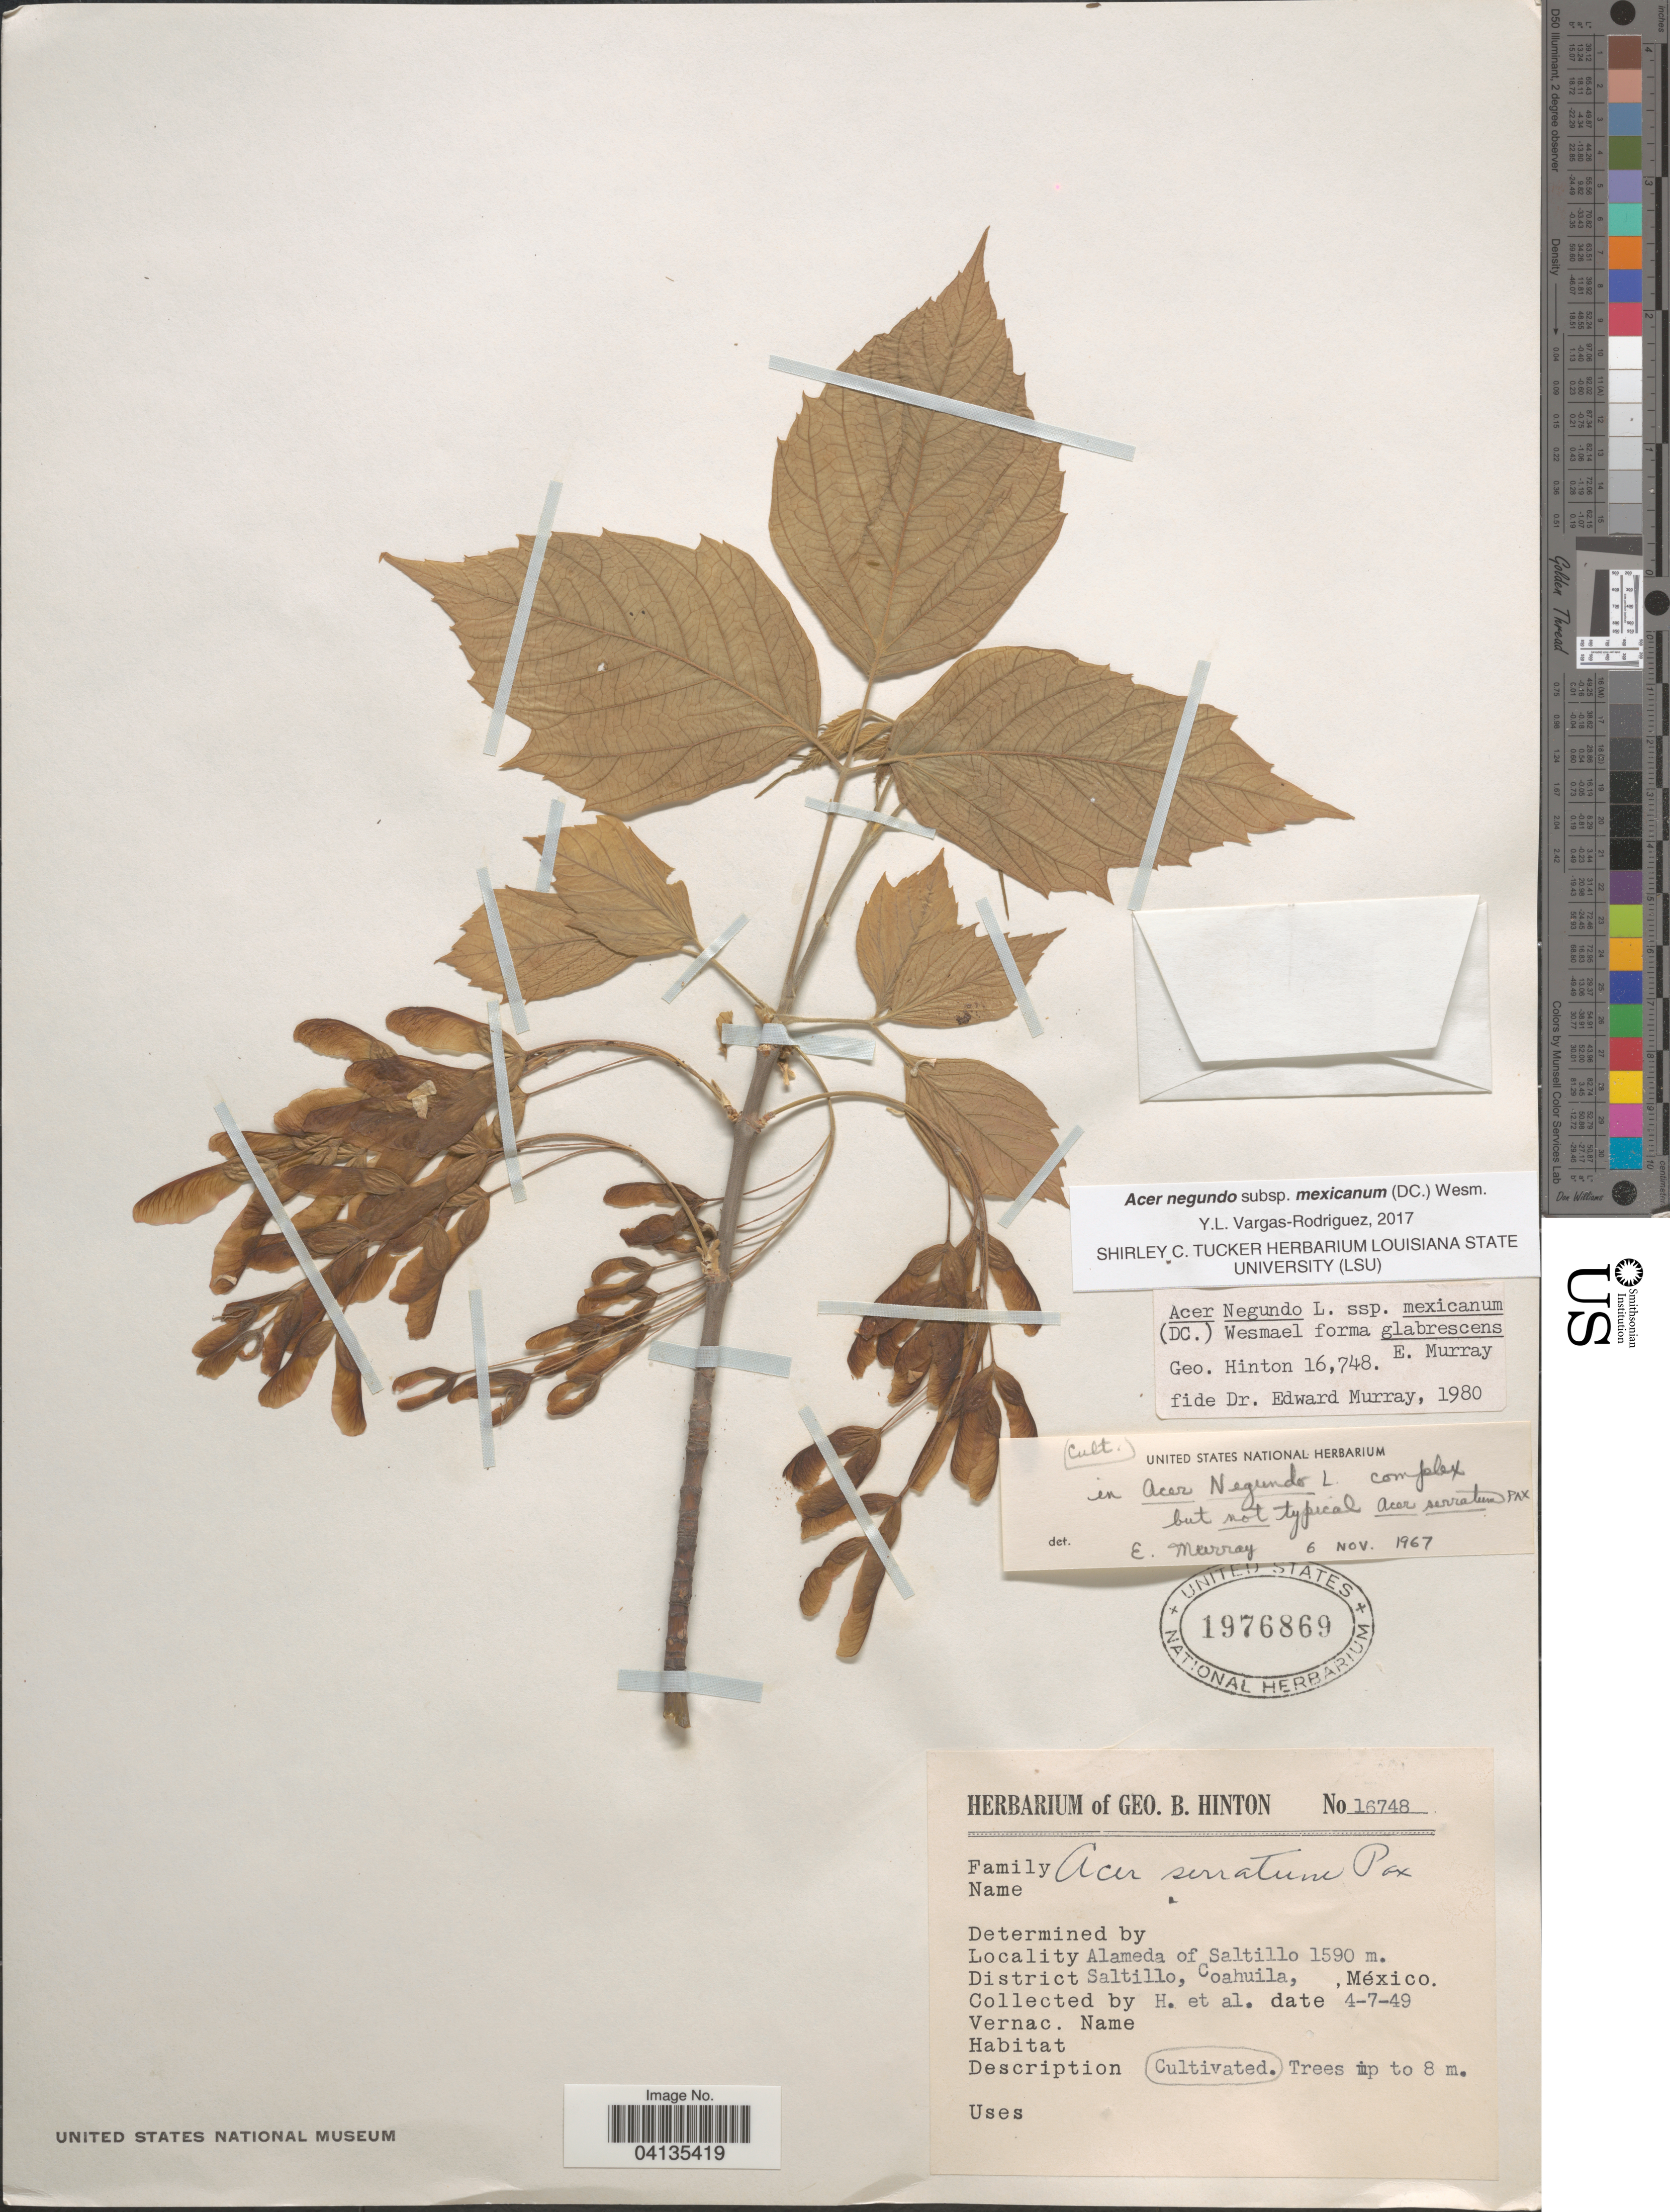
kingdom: Plantae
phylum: Tracheophyta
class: Magnoliopsida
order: Sapindales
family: Sapindaceae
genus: Acer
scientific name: Acer negundo subsp. mexicanum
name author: (DC.) Wesm.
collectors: G. B. Hinton & et al.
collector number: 16748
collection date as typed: Transcribed d/m/y: 4/7/49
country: Mexico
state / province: Coahuila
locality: Alameda of Saltillo. District Saltillo.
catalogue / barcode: US 1976869